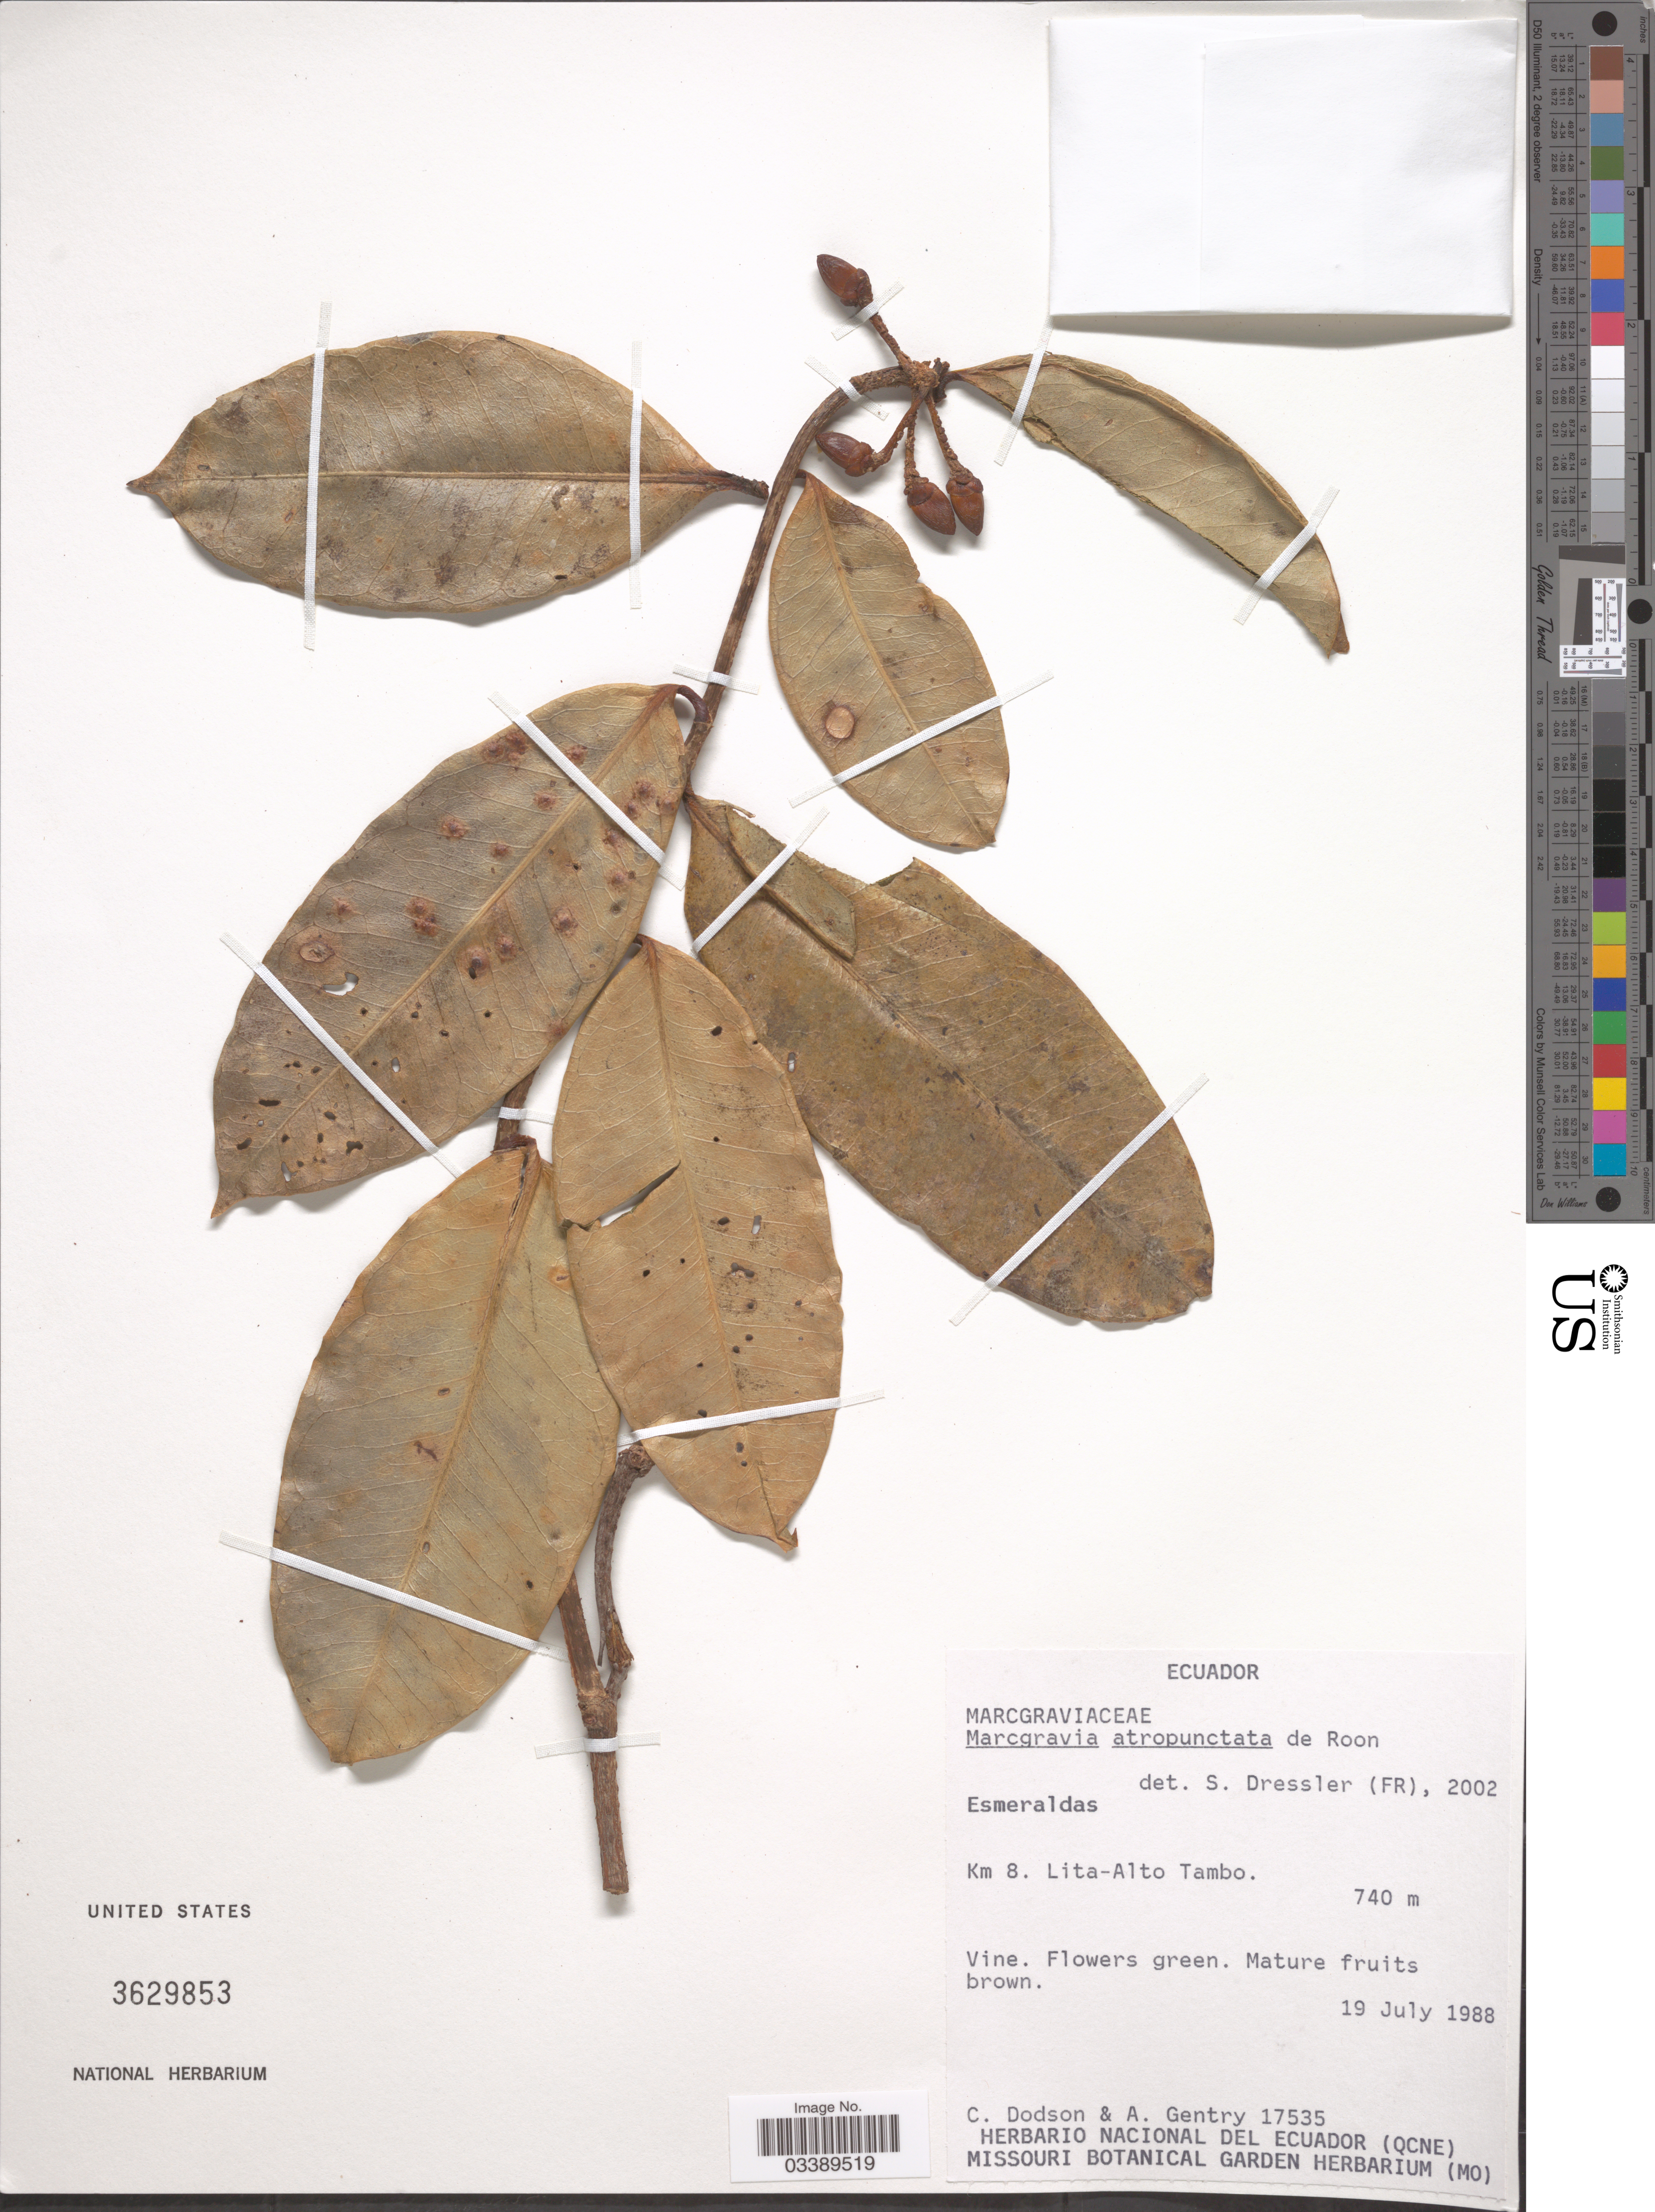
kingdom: Plantae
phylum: Tracheophyta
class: Magnoliopsida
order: Ericales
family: Marcgraviaceae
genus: Marcgravia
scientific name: Marcgravia atropunctata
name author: de Roon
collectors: C. Dodson & A. H. Gentry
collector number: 17535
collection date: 1988-07-19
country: Ecuador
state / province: Esmeraldas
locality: Km 8. Lita-Alto Tambo.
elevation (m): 740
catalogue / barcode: US 3629853